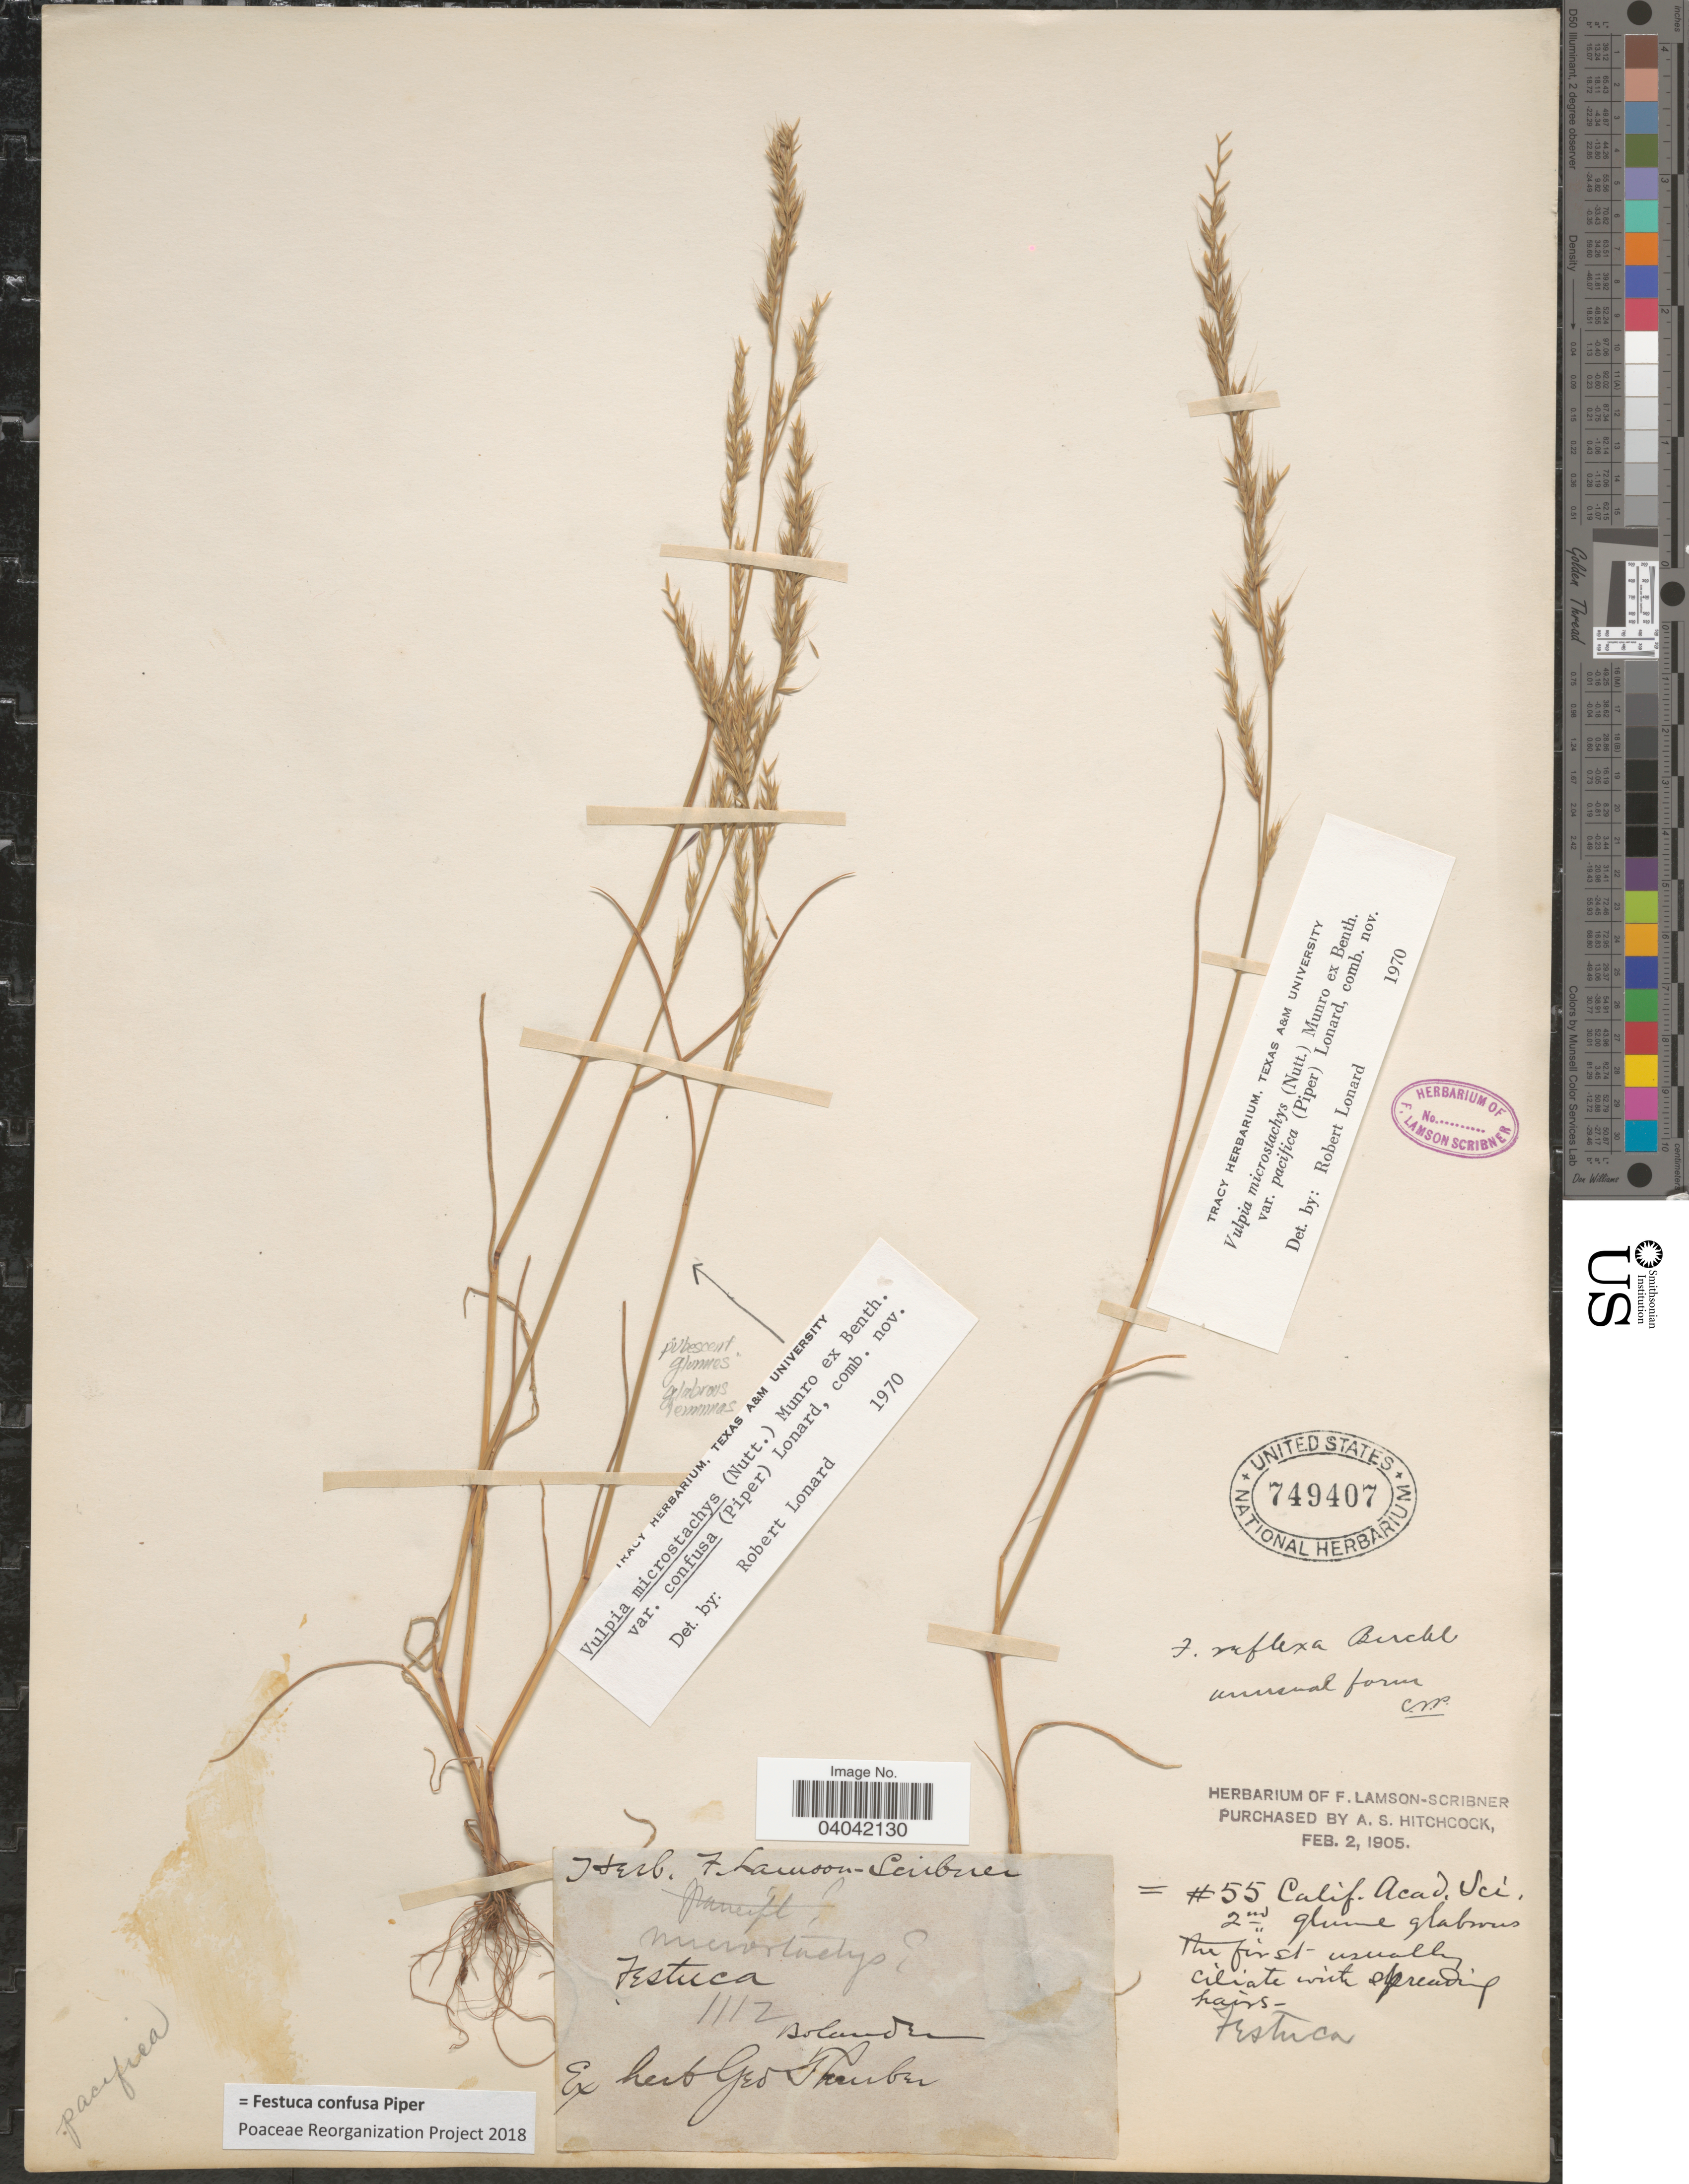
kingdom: Plantae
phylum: Tracheophyta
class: Liliopsida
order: Poales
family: Poaceae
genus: Festuca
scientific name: Festuca confusa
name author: Piper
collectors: -. Bolander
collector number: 1112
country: United States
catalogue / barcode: US 749407